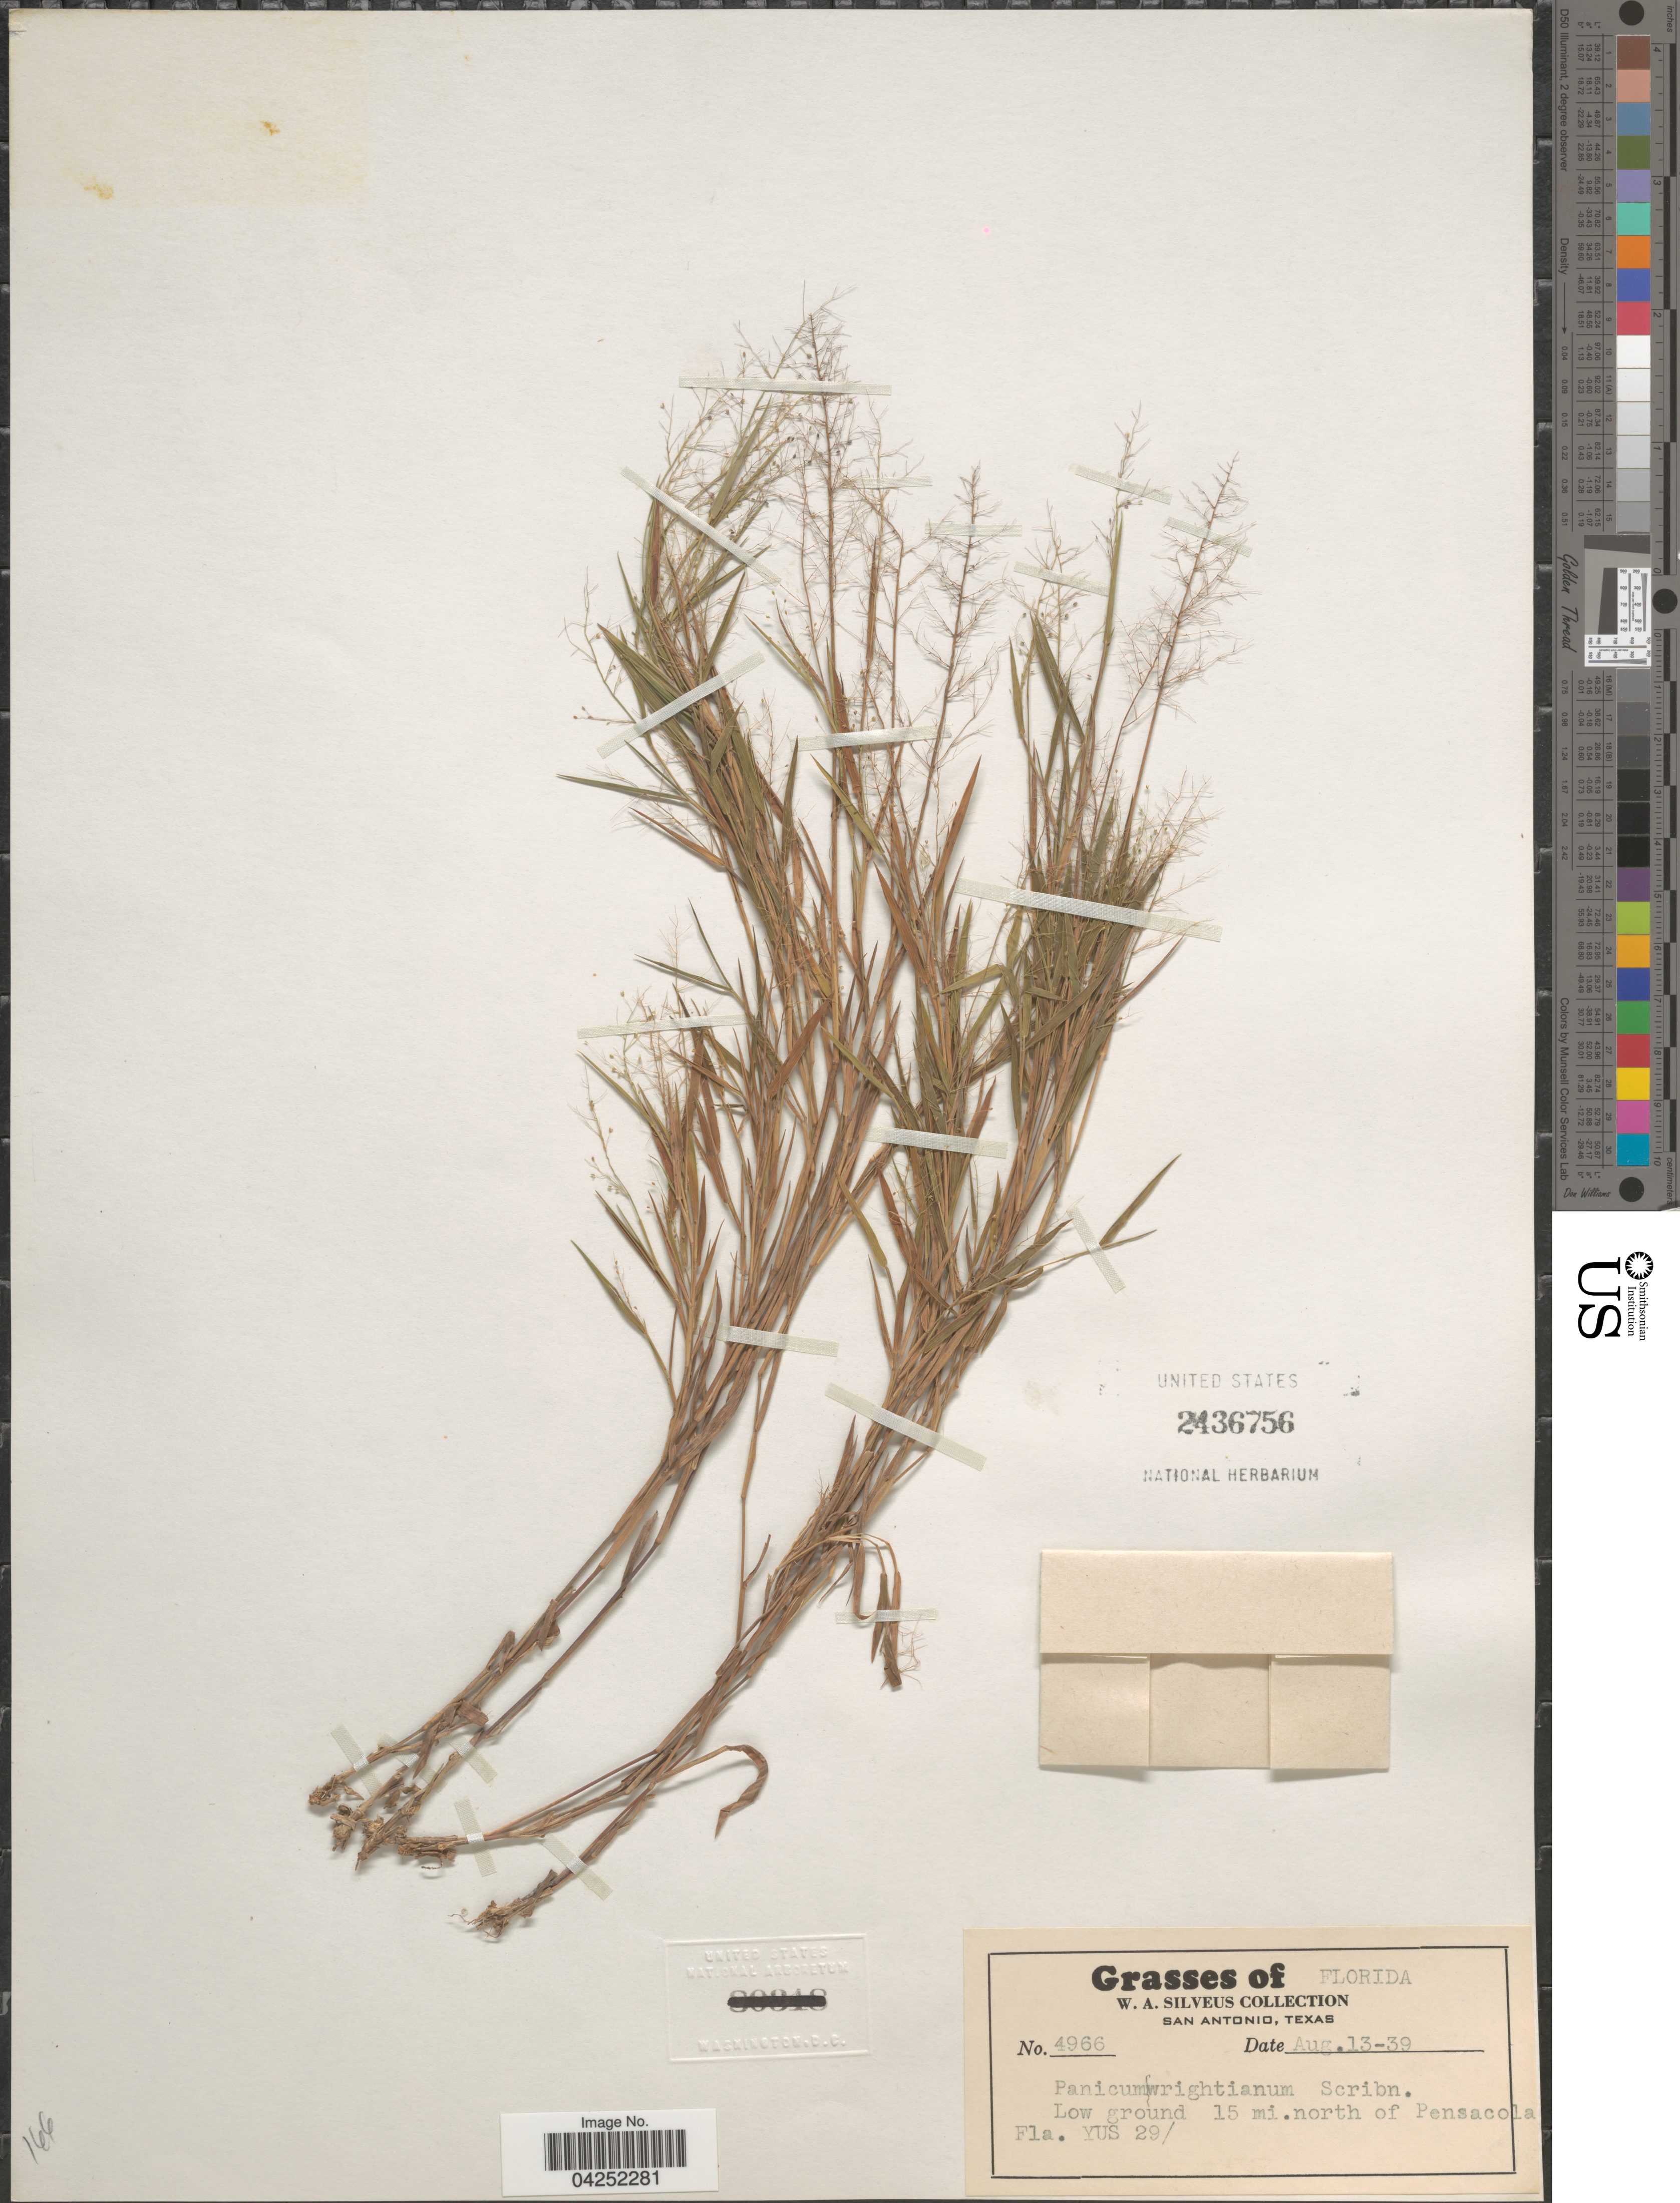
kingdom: Plantae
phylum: Tracheophyta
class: Liliopsida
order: Poales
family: Poaceae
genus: Dichanthelium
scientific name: Dichanthelium acuminatum var. longiligulatum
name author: (Nash) Gould & C.A. Clark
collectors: W. Silveus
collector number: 4966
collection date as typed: Transcribed d/m/y: 13/8/39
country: United States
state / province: Florida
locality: Low ground 15 mi. north of Pensacola. YUS 29/.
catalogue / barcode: US 2436756